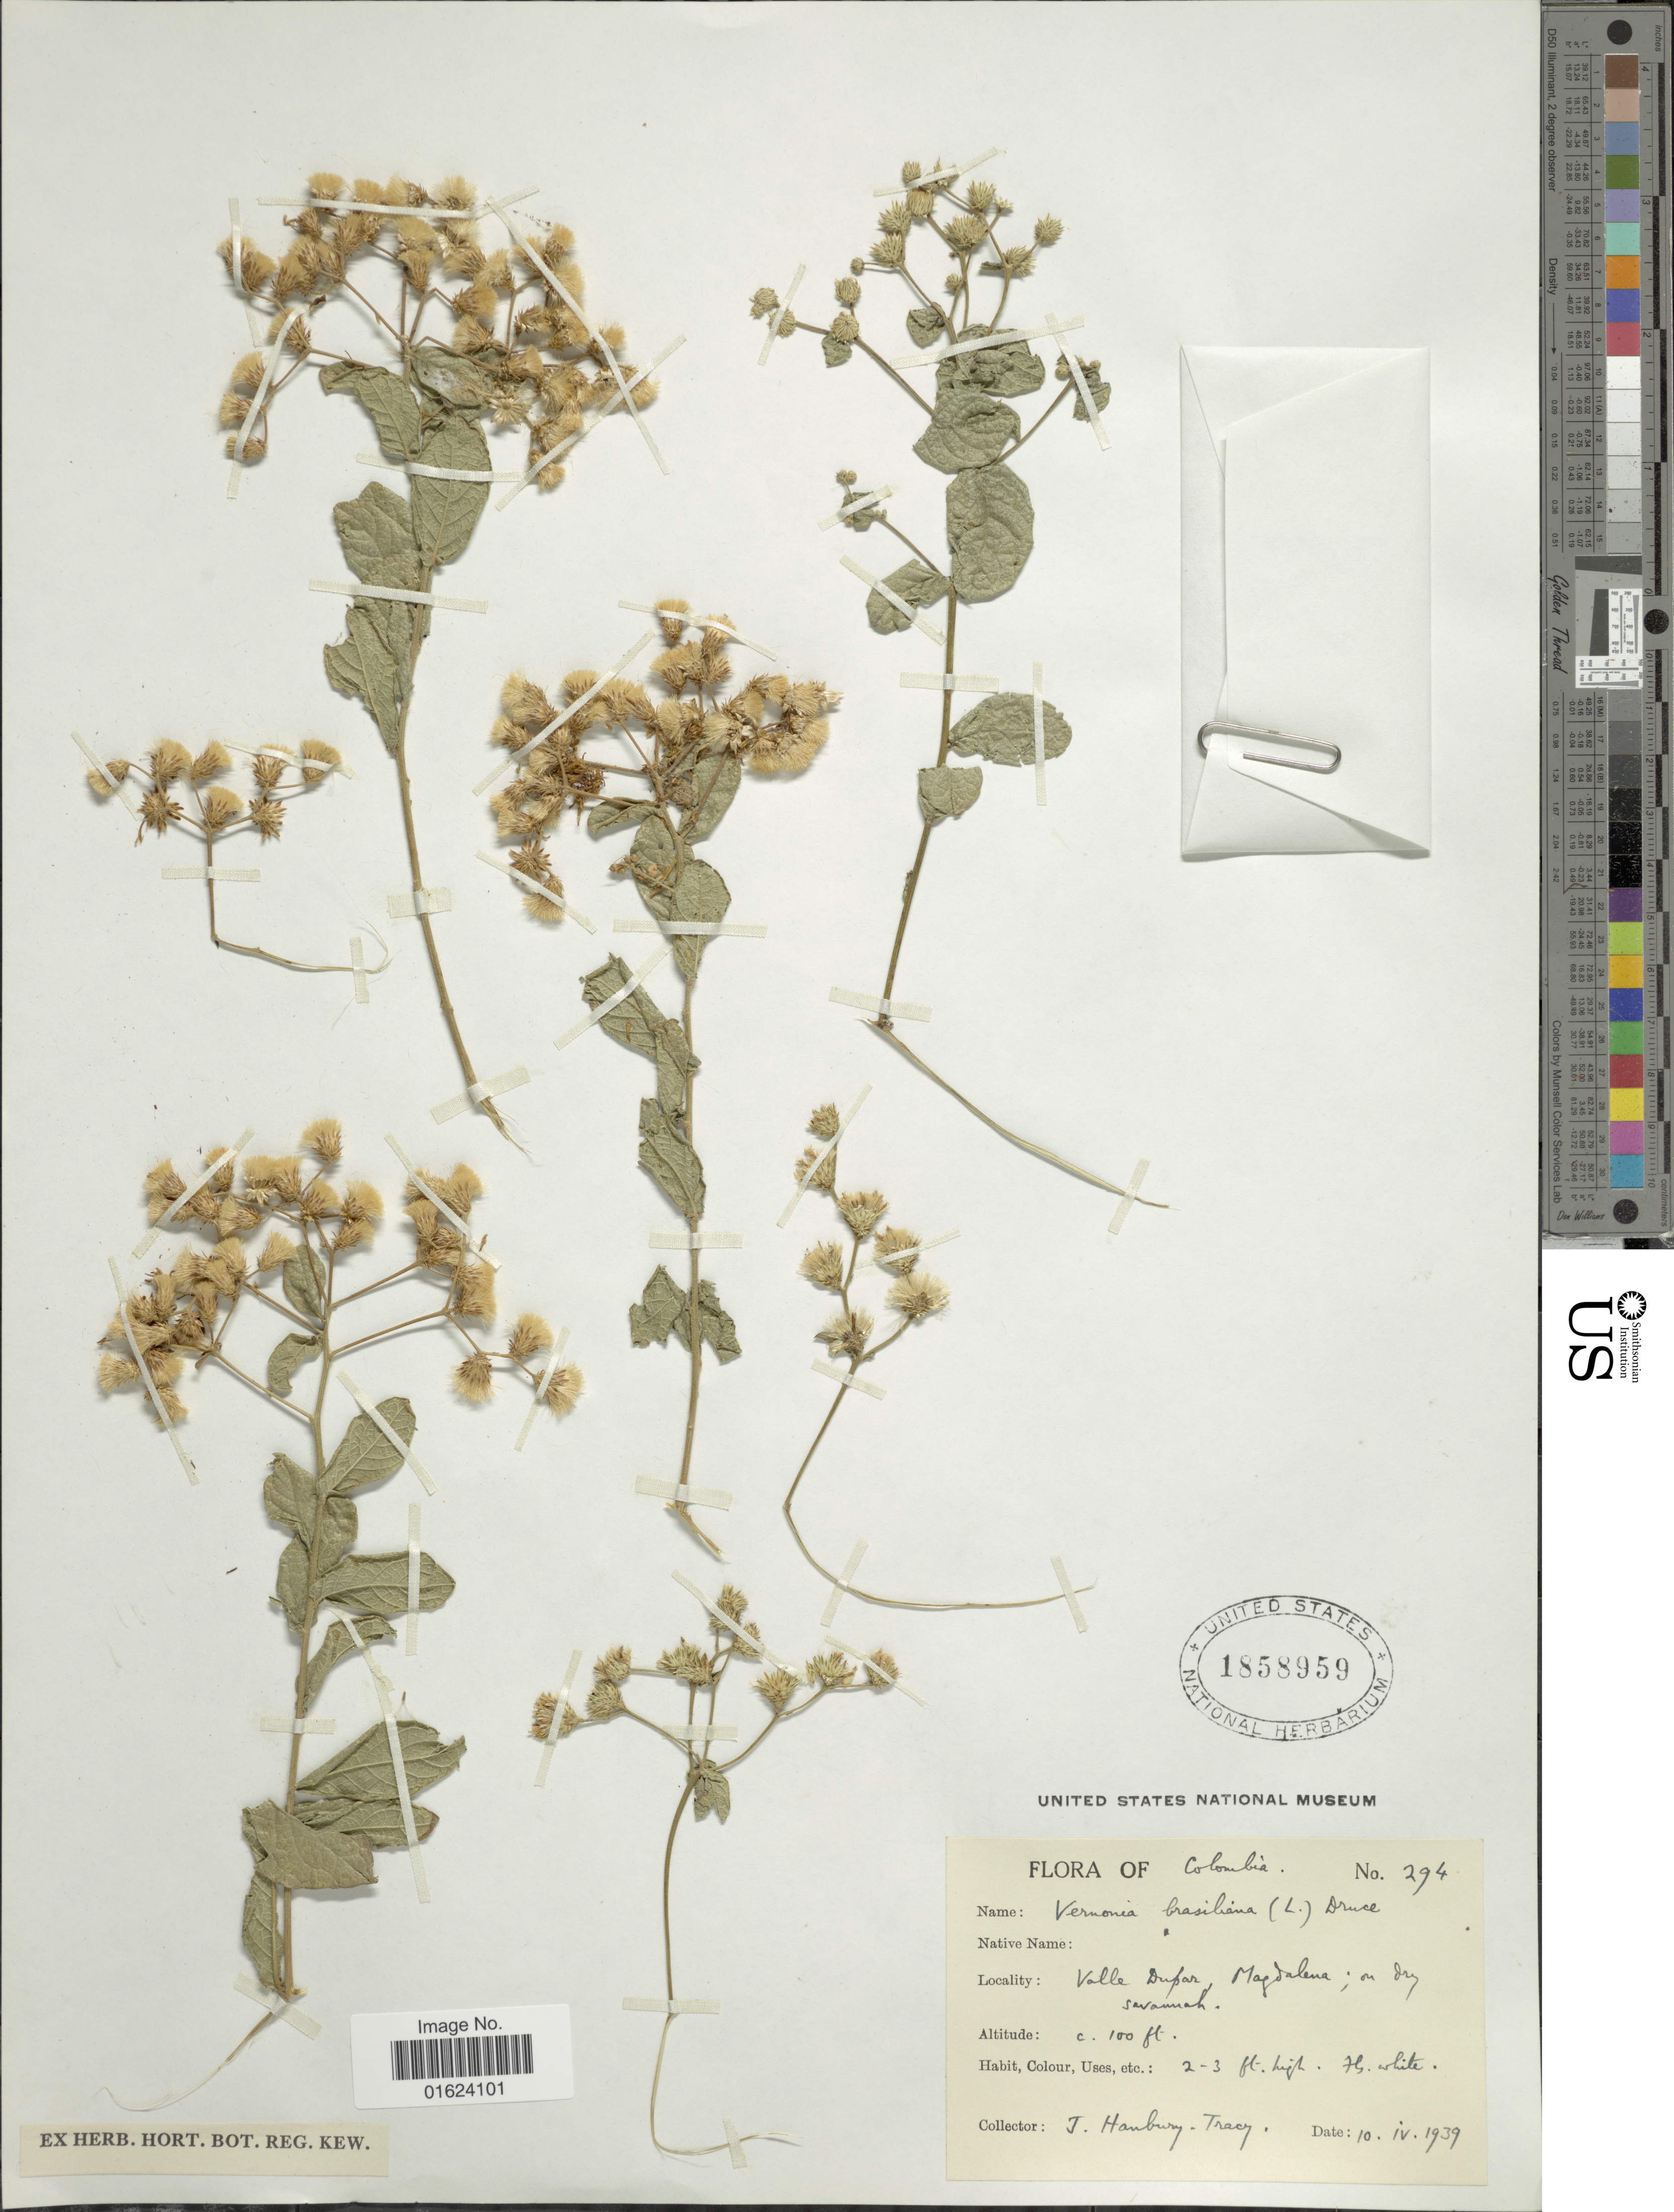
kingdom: Plantae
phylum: Tracheophyta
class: Magnoliopsida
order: Asterales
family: Asteraceae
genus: Vernonia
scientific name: Vernonia brasiliana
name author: (L.) Druce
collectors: J. Hanbury-Tracy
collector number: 294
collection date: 1939-04-10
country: Colombia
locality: Colomia, Valle Dupar Magdalena.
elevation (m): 30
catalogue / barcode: US 1858959